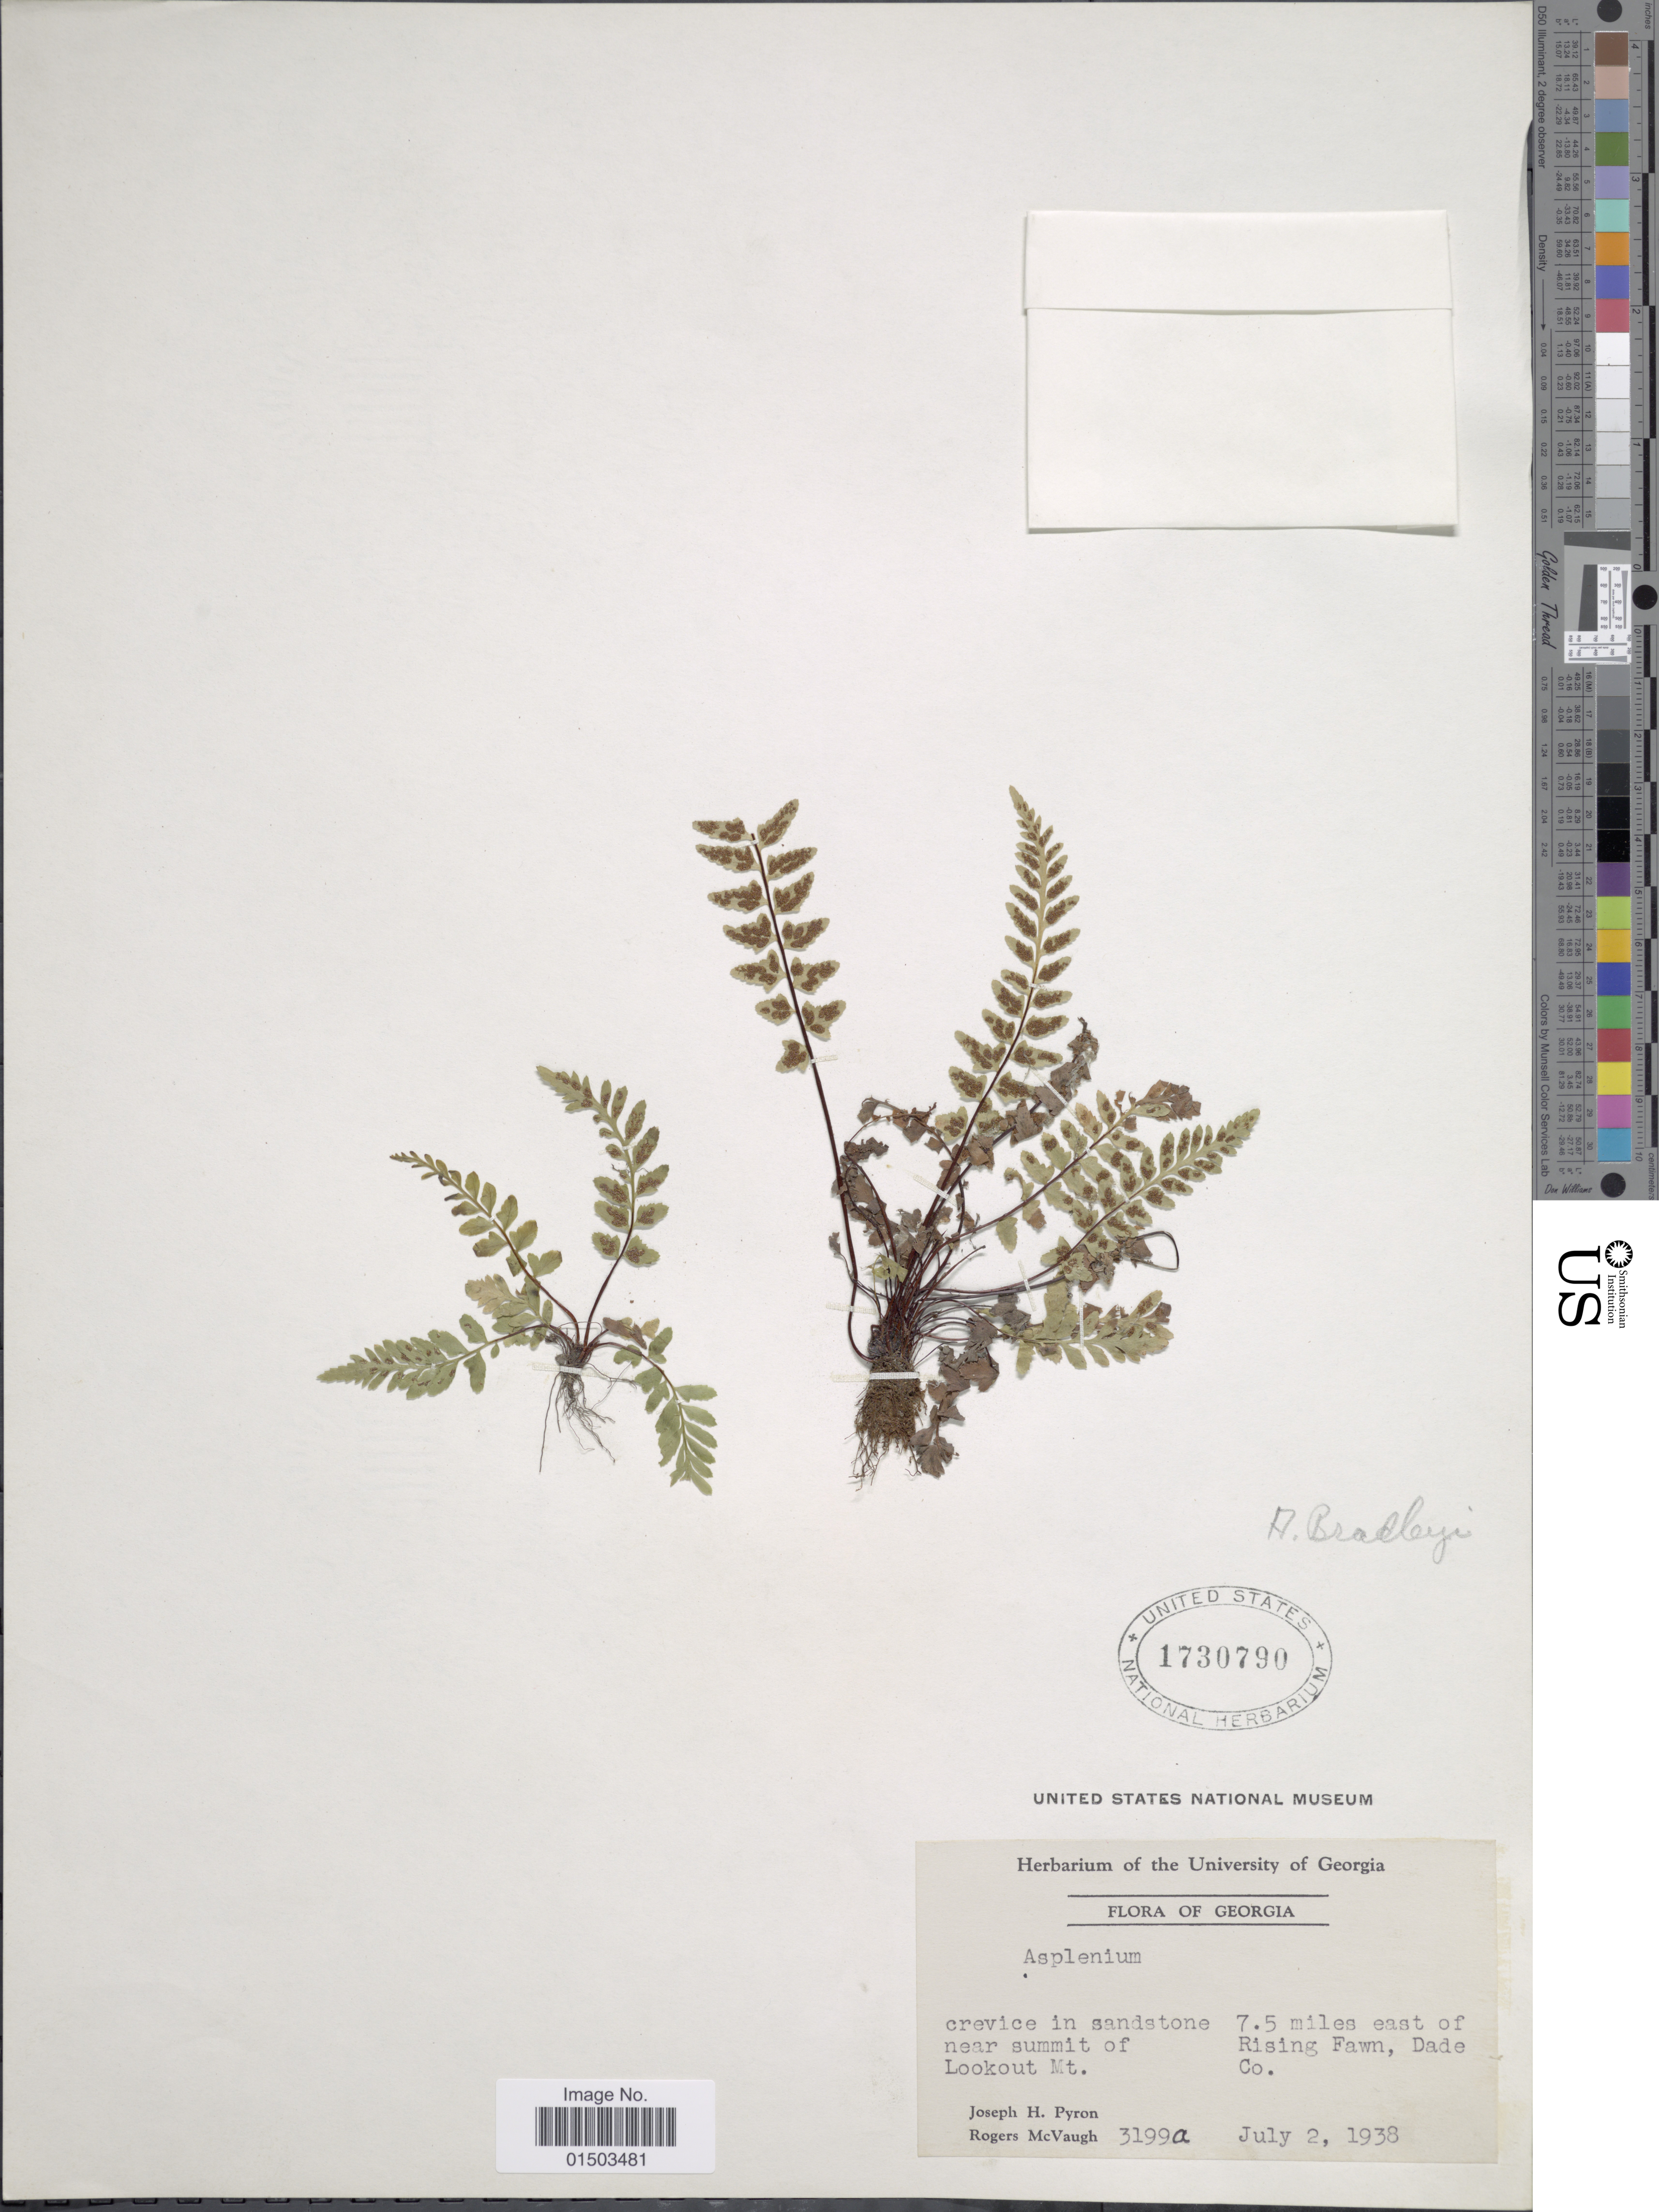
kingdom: Plantae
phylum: Tracheophyta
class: Polypodiopsida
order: Polypodiales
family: Aspleniaceae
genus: Asplenium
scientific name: Asplenium bradleyi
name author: D.C. Eaton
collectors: J. H. Pyron & R. McVaugh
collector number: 3199a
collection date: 1938-07-02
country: United States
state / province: Georgia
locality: Georgia. Near summit of Lookout Mt. 7.5 miles east of Rising Fawn, Dade Co.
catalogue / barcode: US 1730790